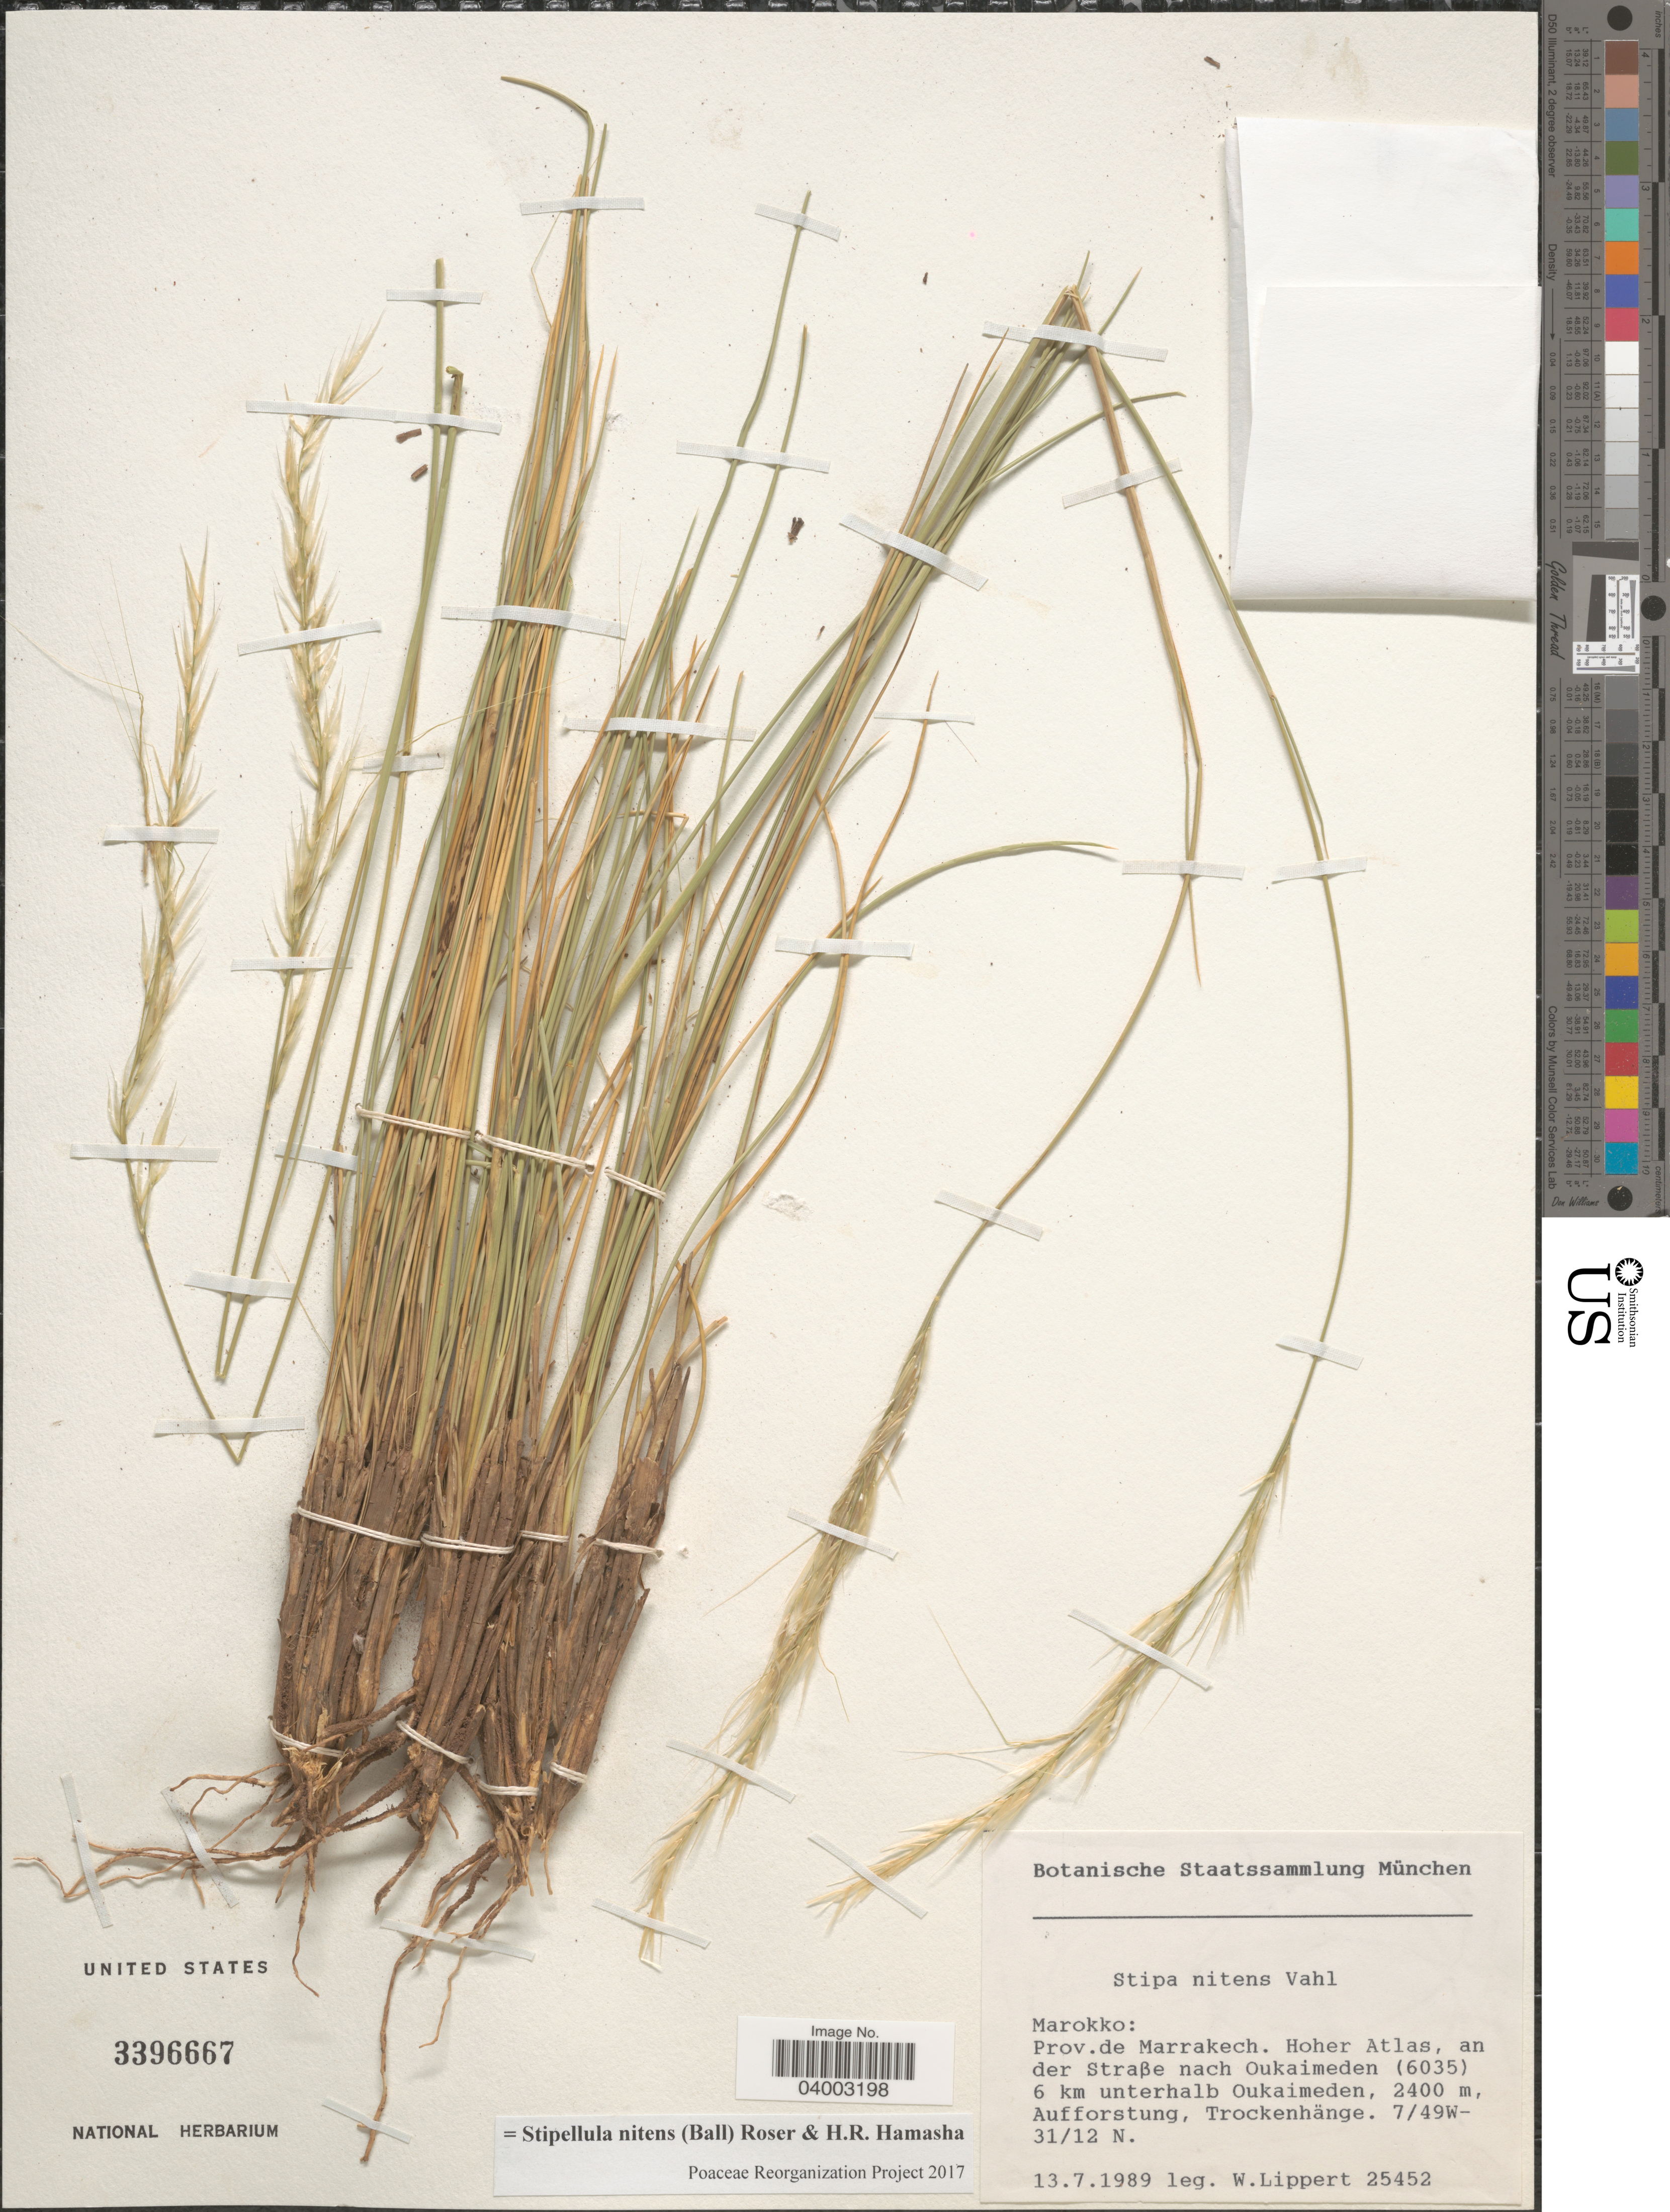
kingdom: Plantae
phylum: Tracheophyta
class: Liliopsida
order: Poales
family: Poaceae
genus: Stipellula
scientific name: Stipellula nitens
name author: (Ball) Röser & H. R. Hamasha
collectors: W. Lippert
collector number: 25452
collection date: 1989-07-13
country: Morocco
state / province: Marrakech-Tensift-Al Haouz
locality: Marokko: Prov. de Marrakech. Hoher Atlas, an der Straße nach Oukaimeden (6035) 6 km unterhalb Oukaimeden, Aufforstung, Trockenhänge.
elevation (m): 2400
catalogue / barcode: US 3396667